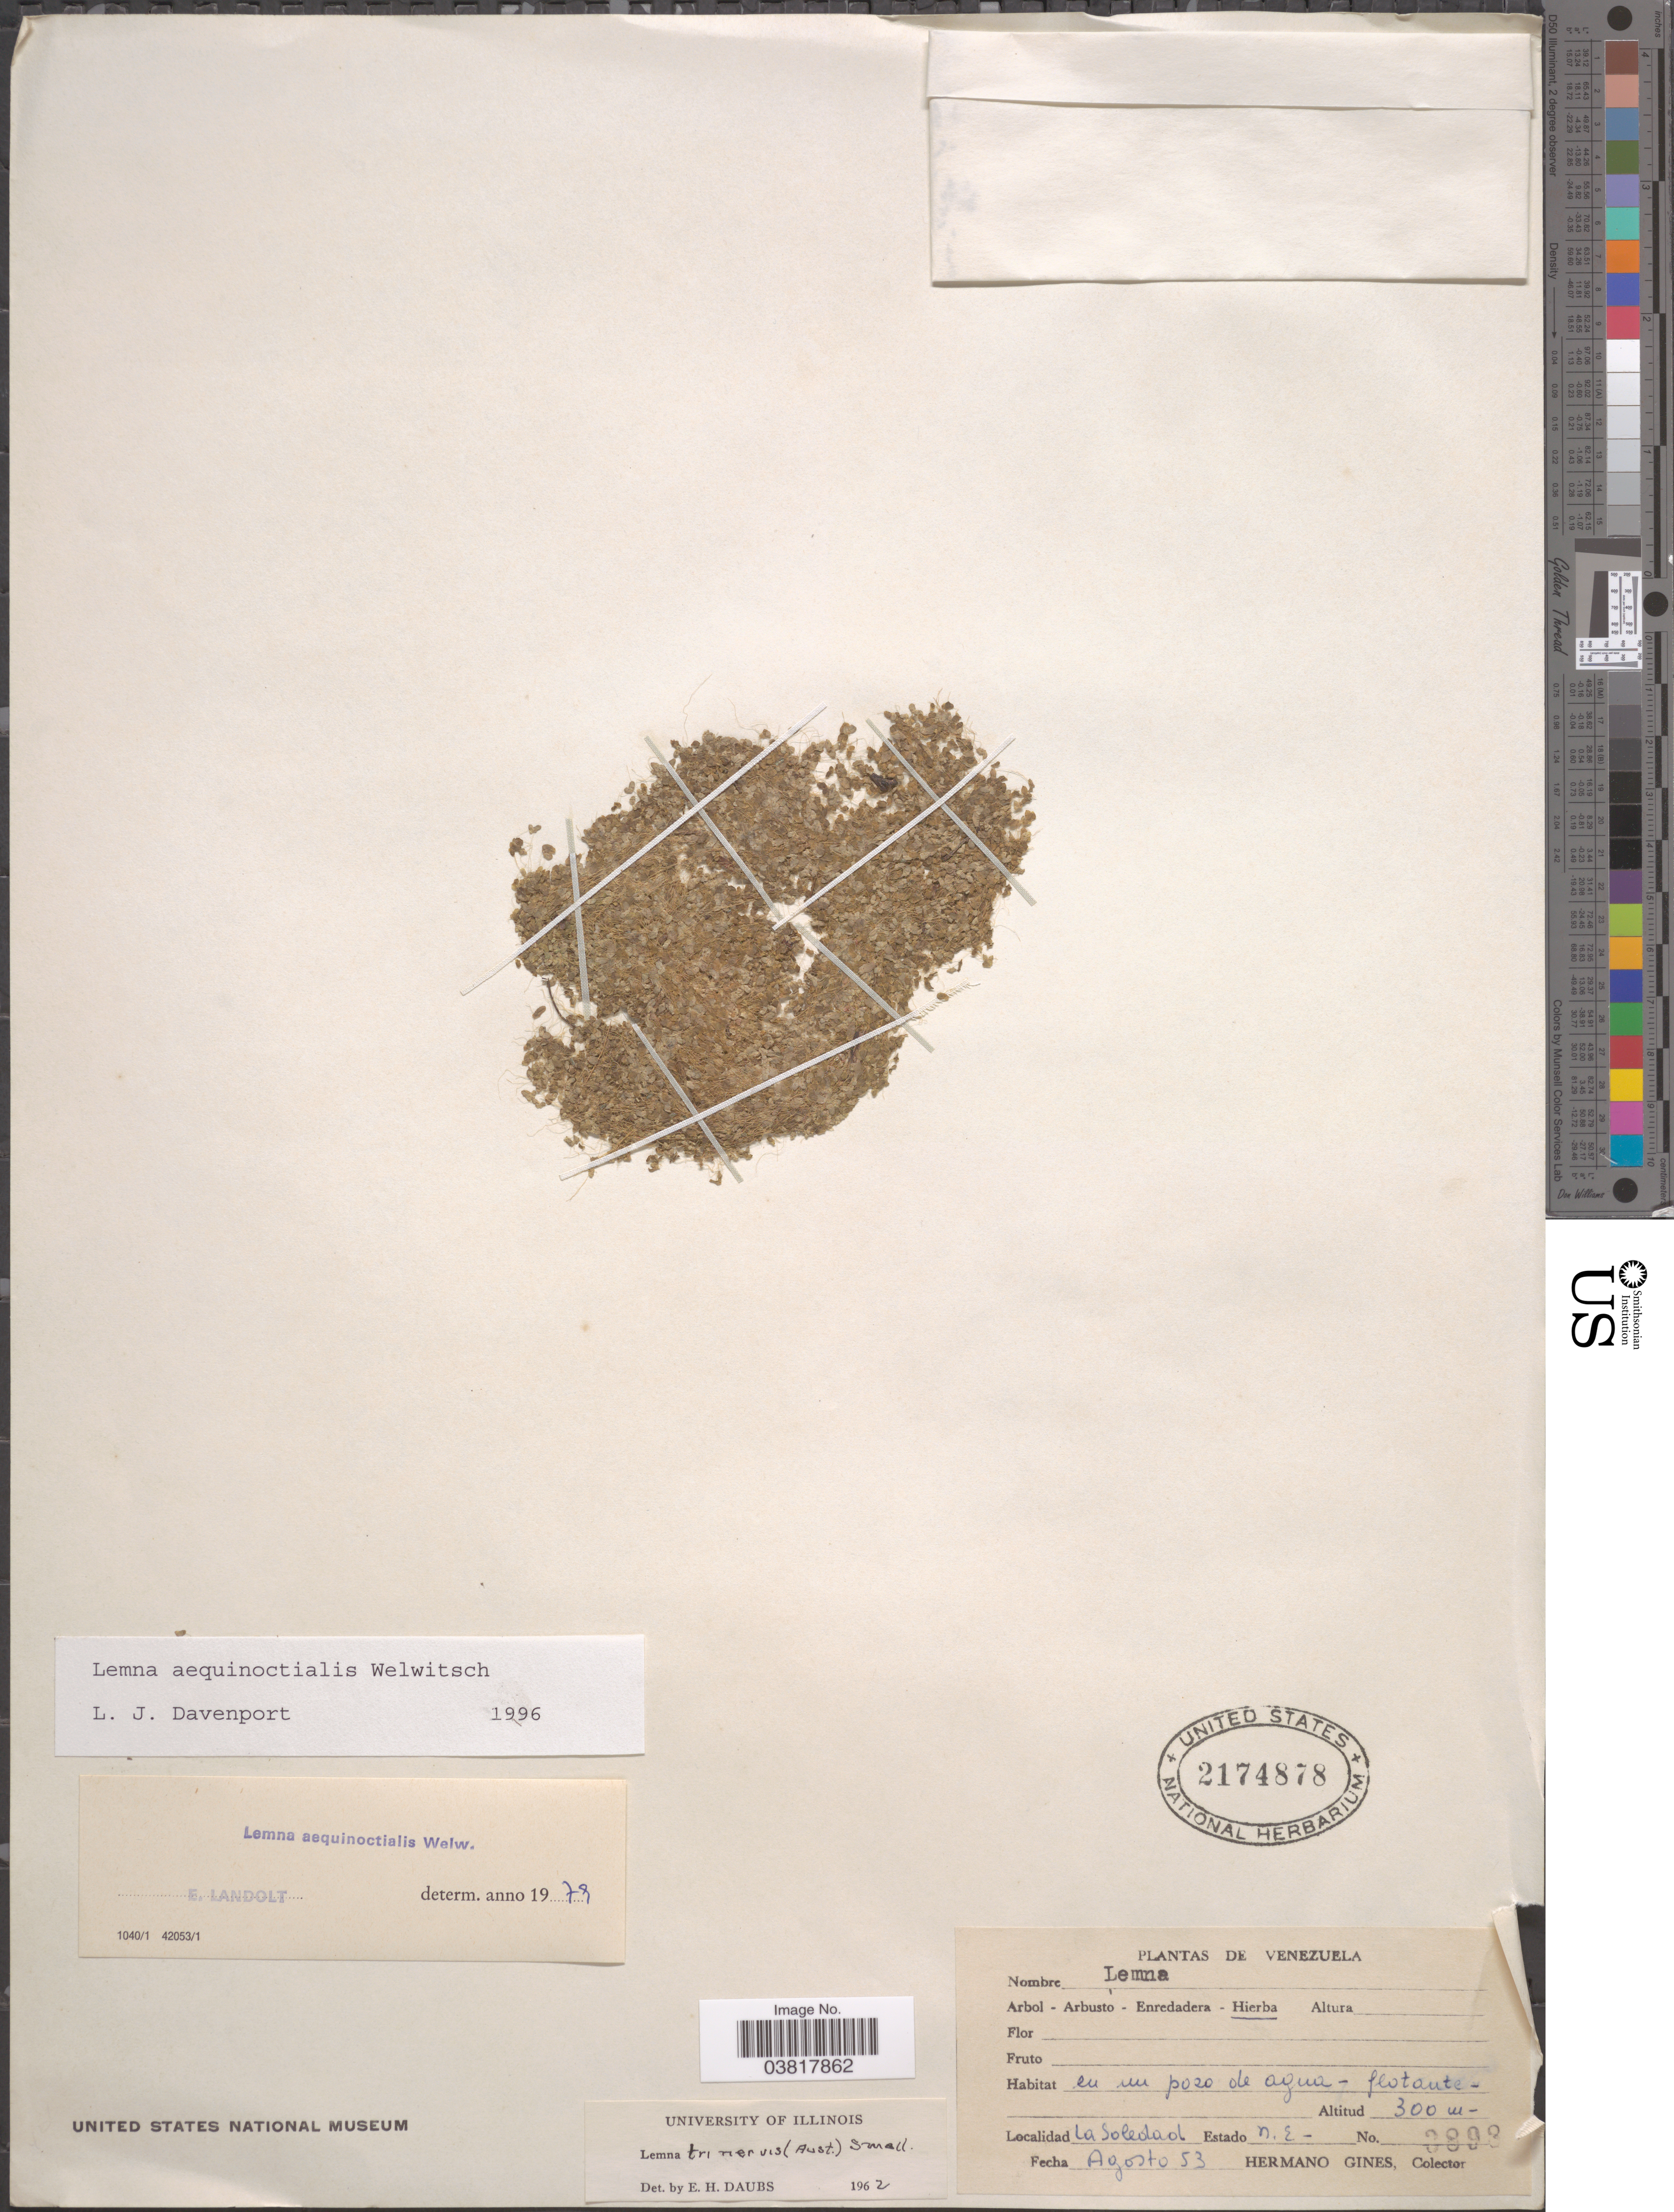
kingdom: Plantae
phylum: Tracheophyta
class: Liliopsida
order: Alismatales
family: Araceae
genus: Lemna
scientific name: Lemna aequinoctialis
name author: Welw.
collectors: Bro. Gines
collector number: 3898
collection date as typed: Transcribed d/m/y: /8/53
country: Venezuela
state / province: Nueva Esparta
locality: La Soledad.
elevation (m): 300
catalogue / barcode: US 2174878